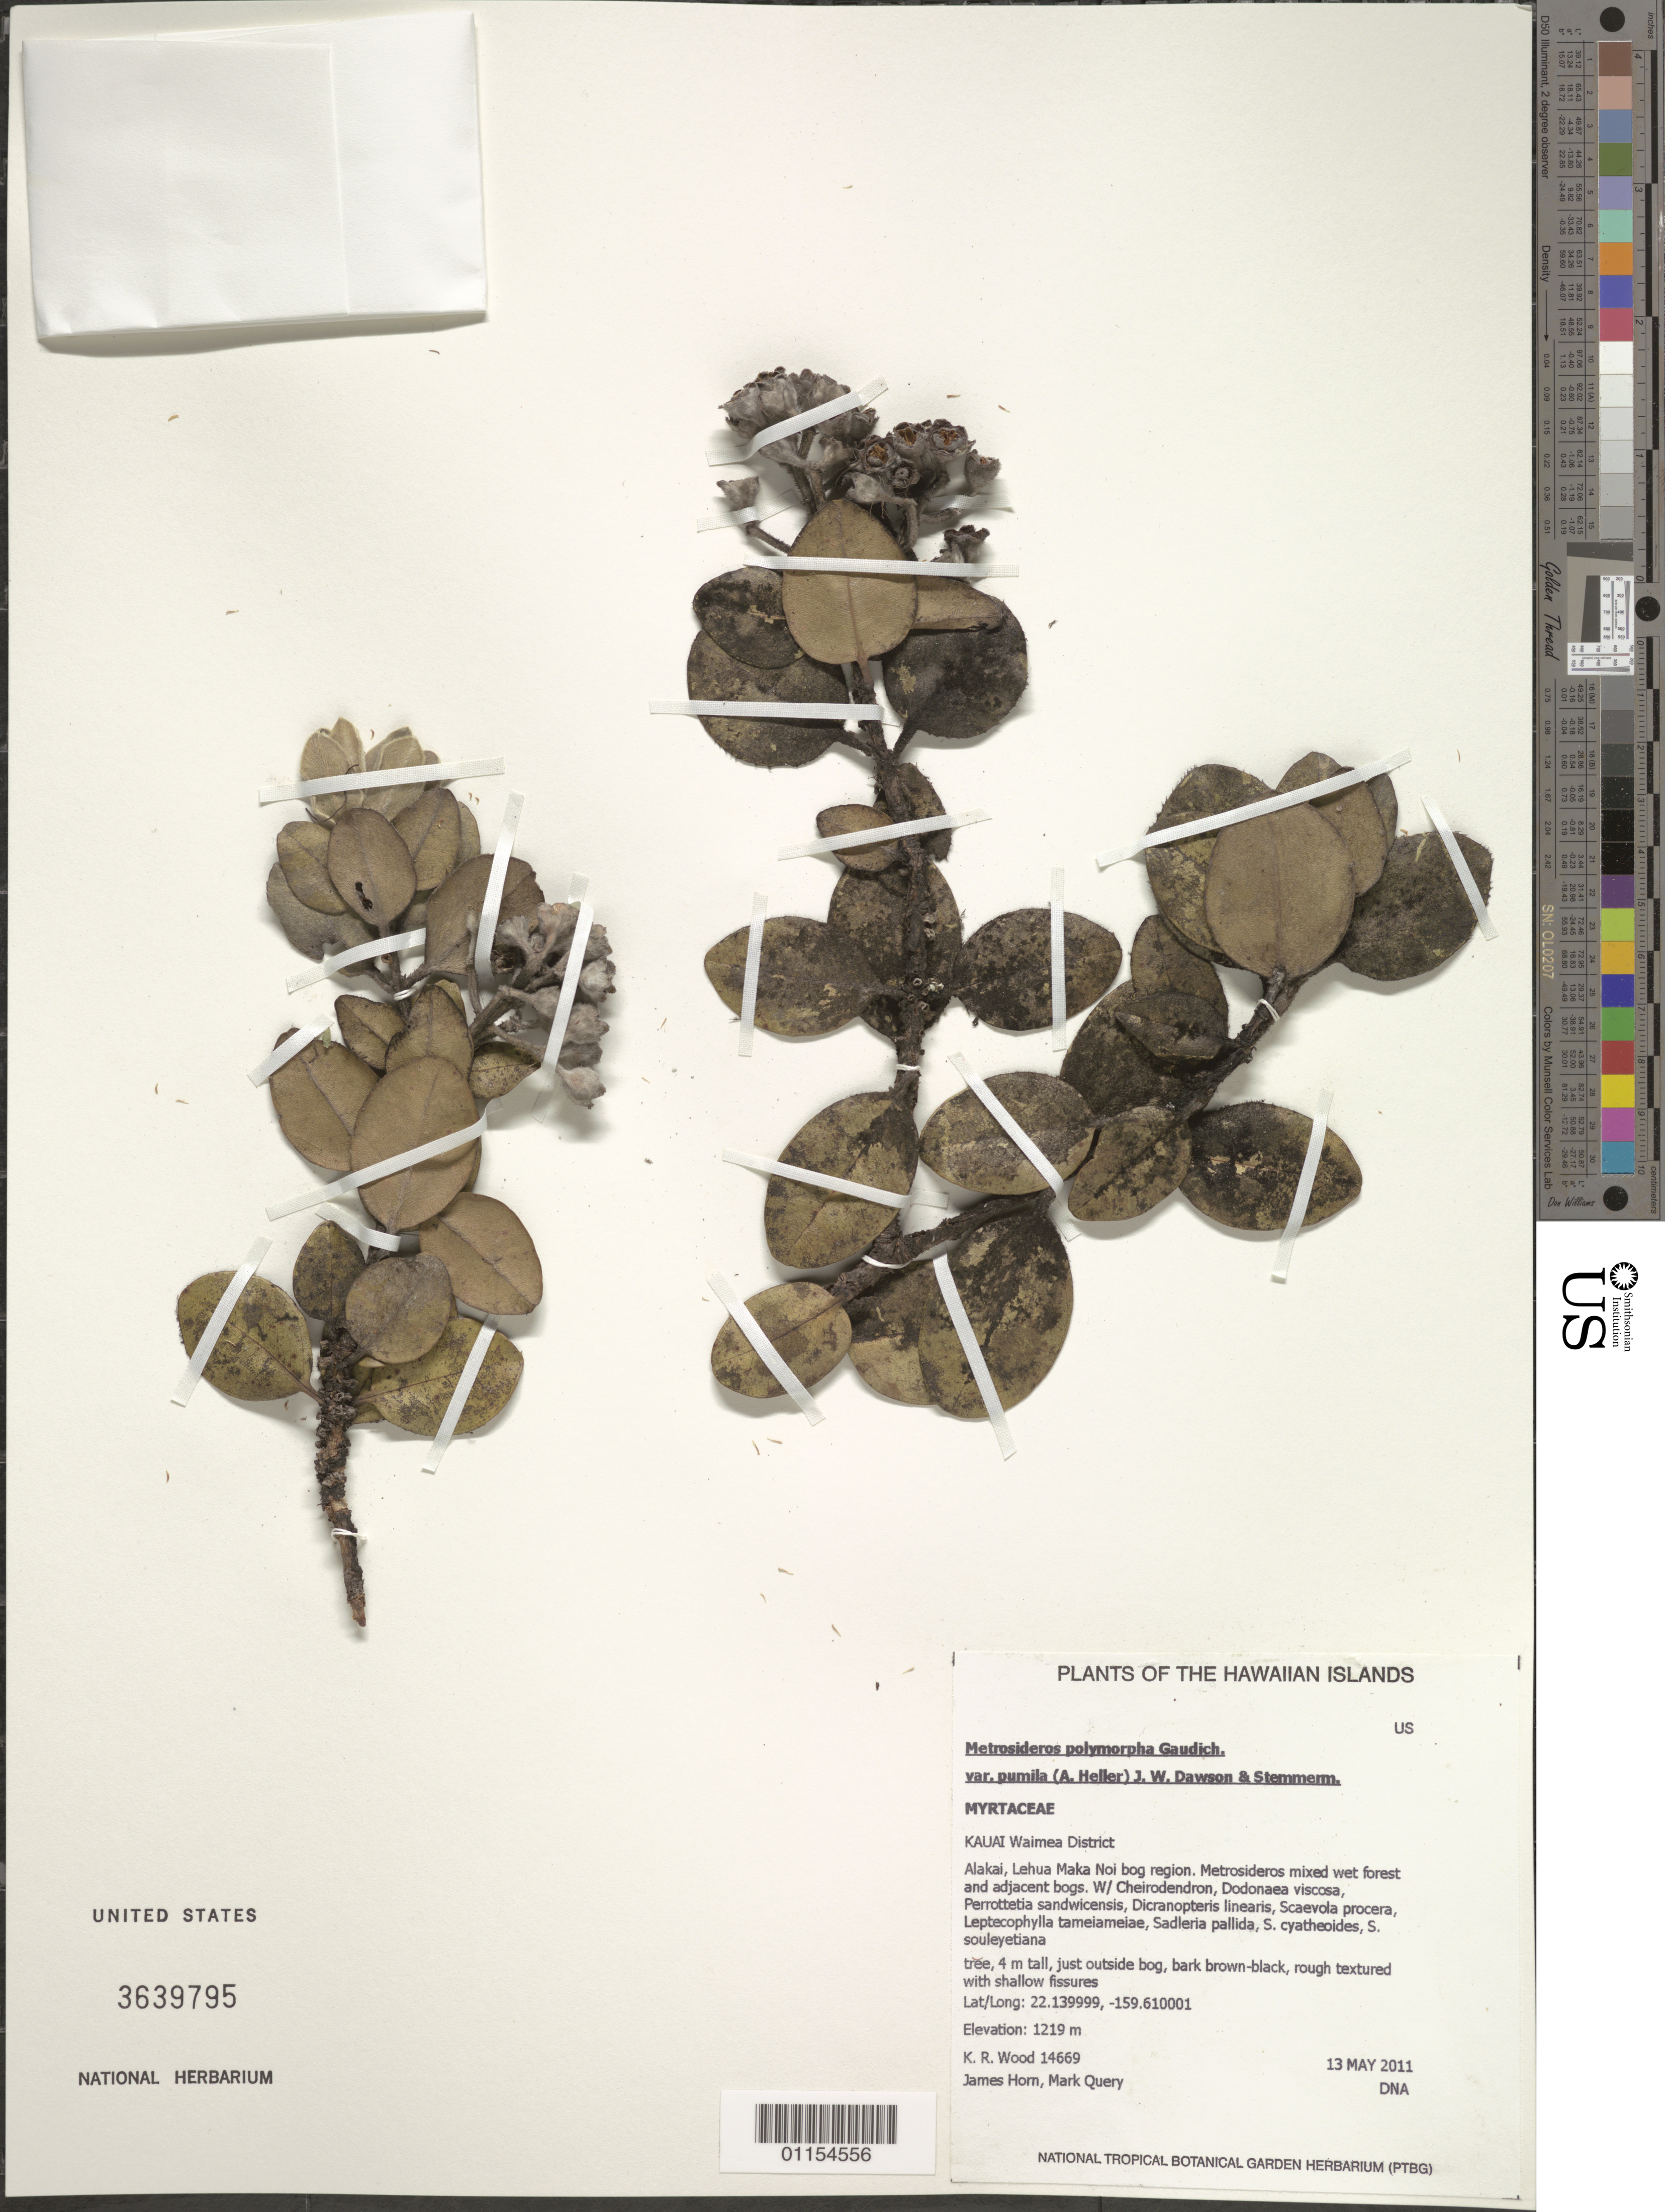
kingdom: Plantae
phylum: Tracheophyta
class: Magnoliopsida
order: Myrtales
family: Myrtaceae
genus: Metrosideros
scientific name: Metrosideros polymorpha var. pumila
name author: (A. Heller) J.W. Dawson & Stemmerm.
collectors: K. R. Wood, J. Horn & M. Query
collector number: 14669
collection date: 2011-05-13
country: United States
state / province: Hawaii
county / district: Kauai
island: Kaua'i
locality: Waimea District, Alakai, Lehua Maka Noi bog region.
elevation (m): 1219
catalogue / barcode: US 3639795